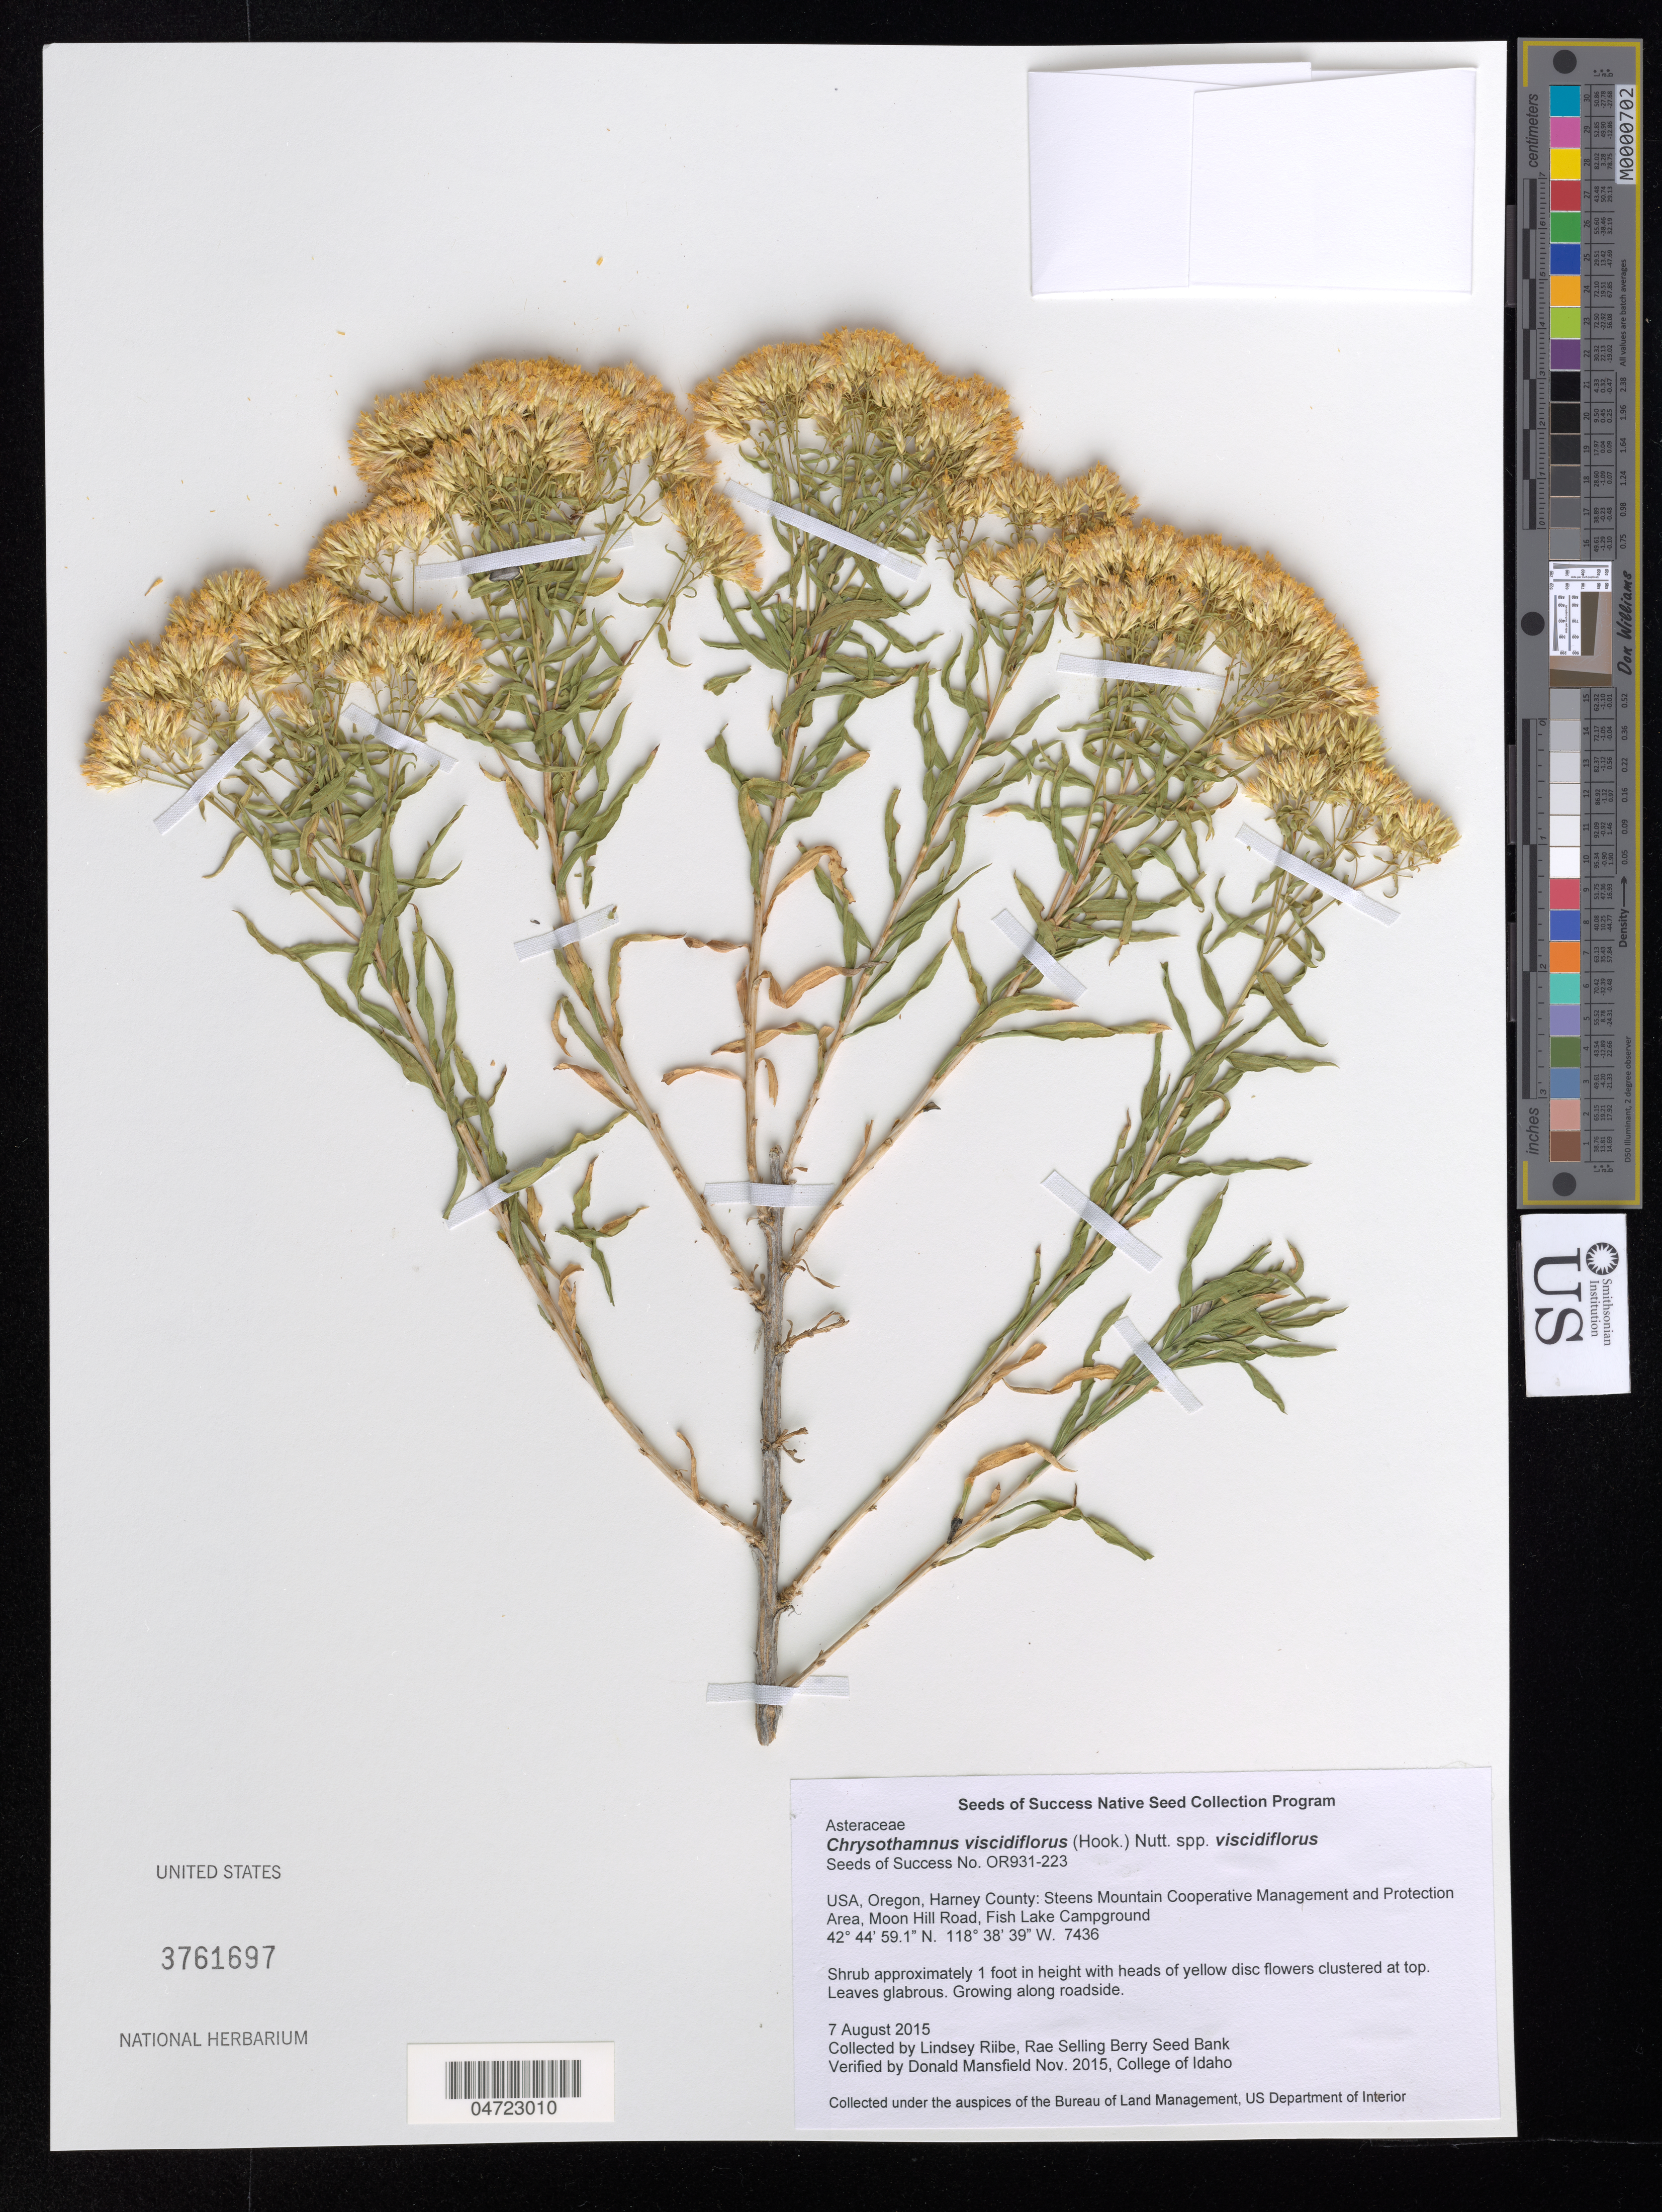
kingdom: Plantae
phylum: Tracheophyta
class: Magnoliopsida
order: Asterales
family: Asteraceae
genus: Chrysothamnus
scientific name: Chrysothamnus viscidiflorus subsp. viscidiflorus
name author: (Hook.) Nutt.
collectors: L. Riibe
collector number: OR931-223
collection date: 2015-08-07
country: United States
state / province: Oregon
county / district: Harney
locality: Harney County: Steens Mountain Cooperative Management and Protection Area, Moon Hill Road, Fish Lake Campground.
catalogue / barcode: US 3761697